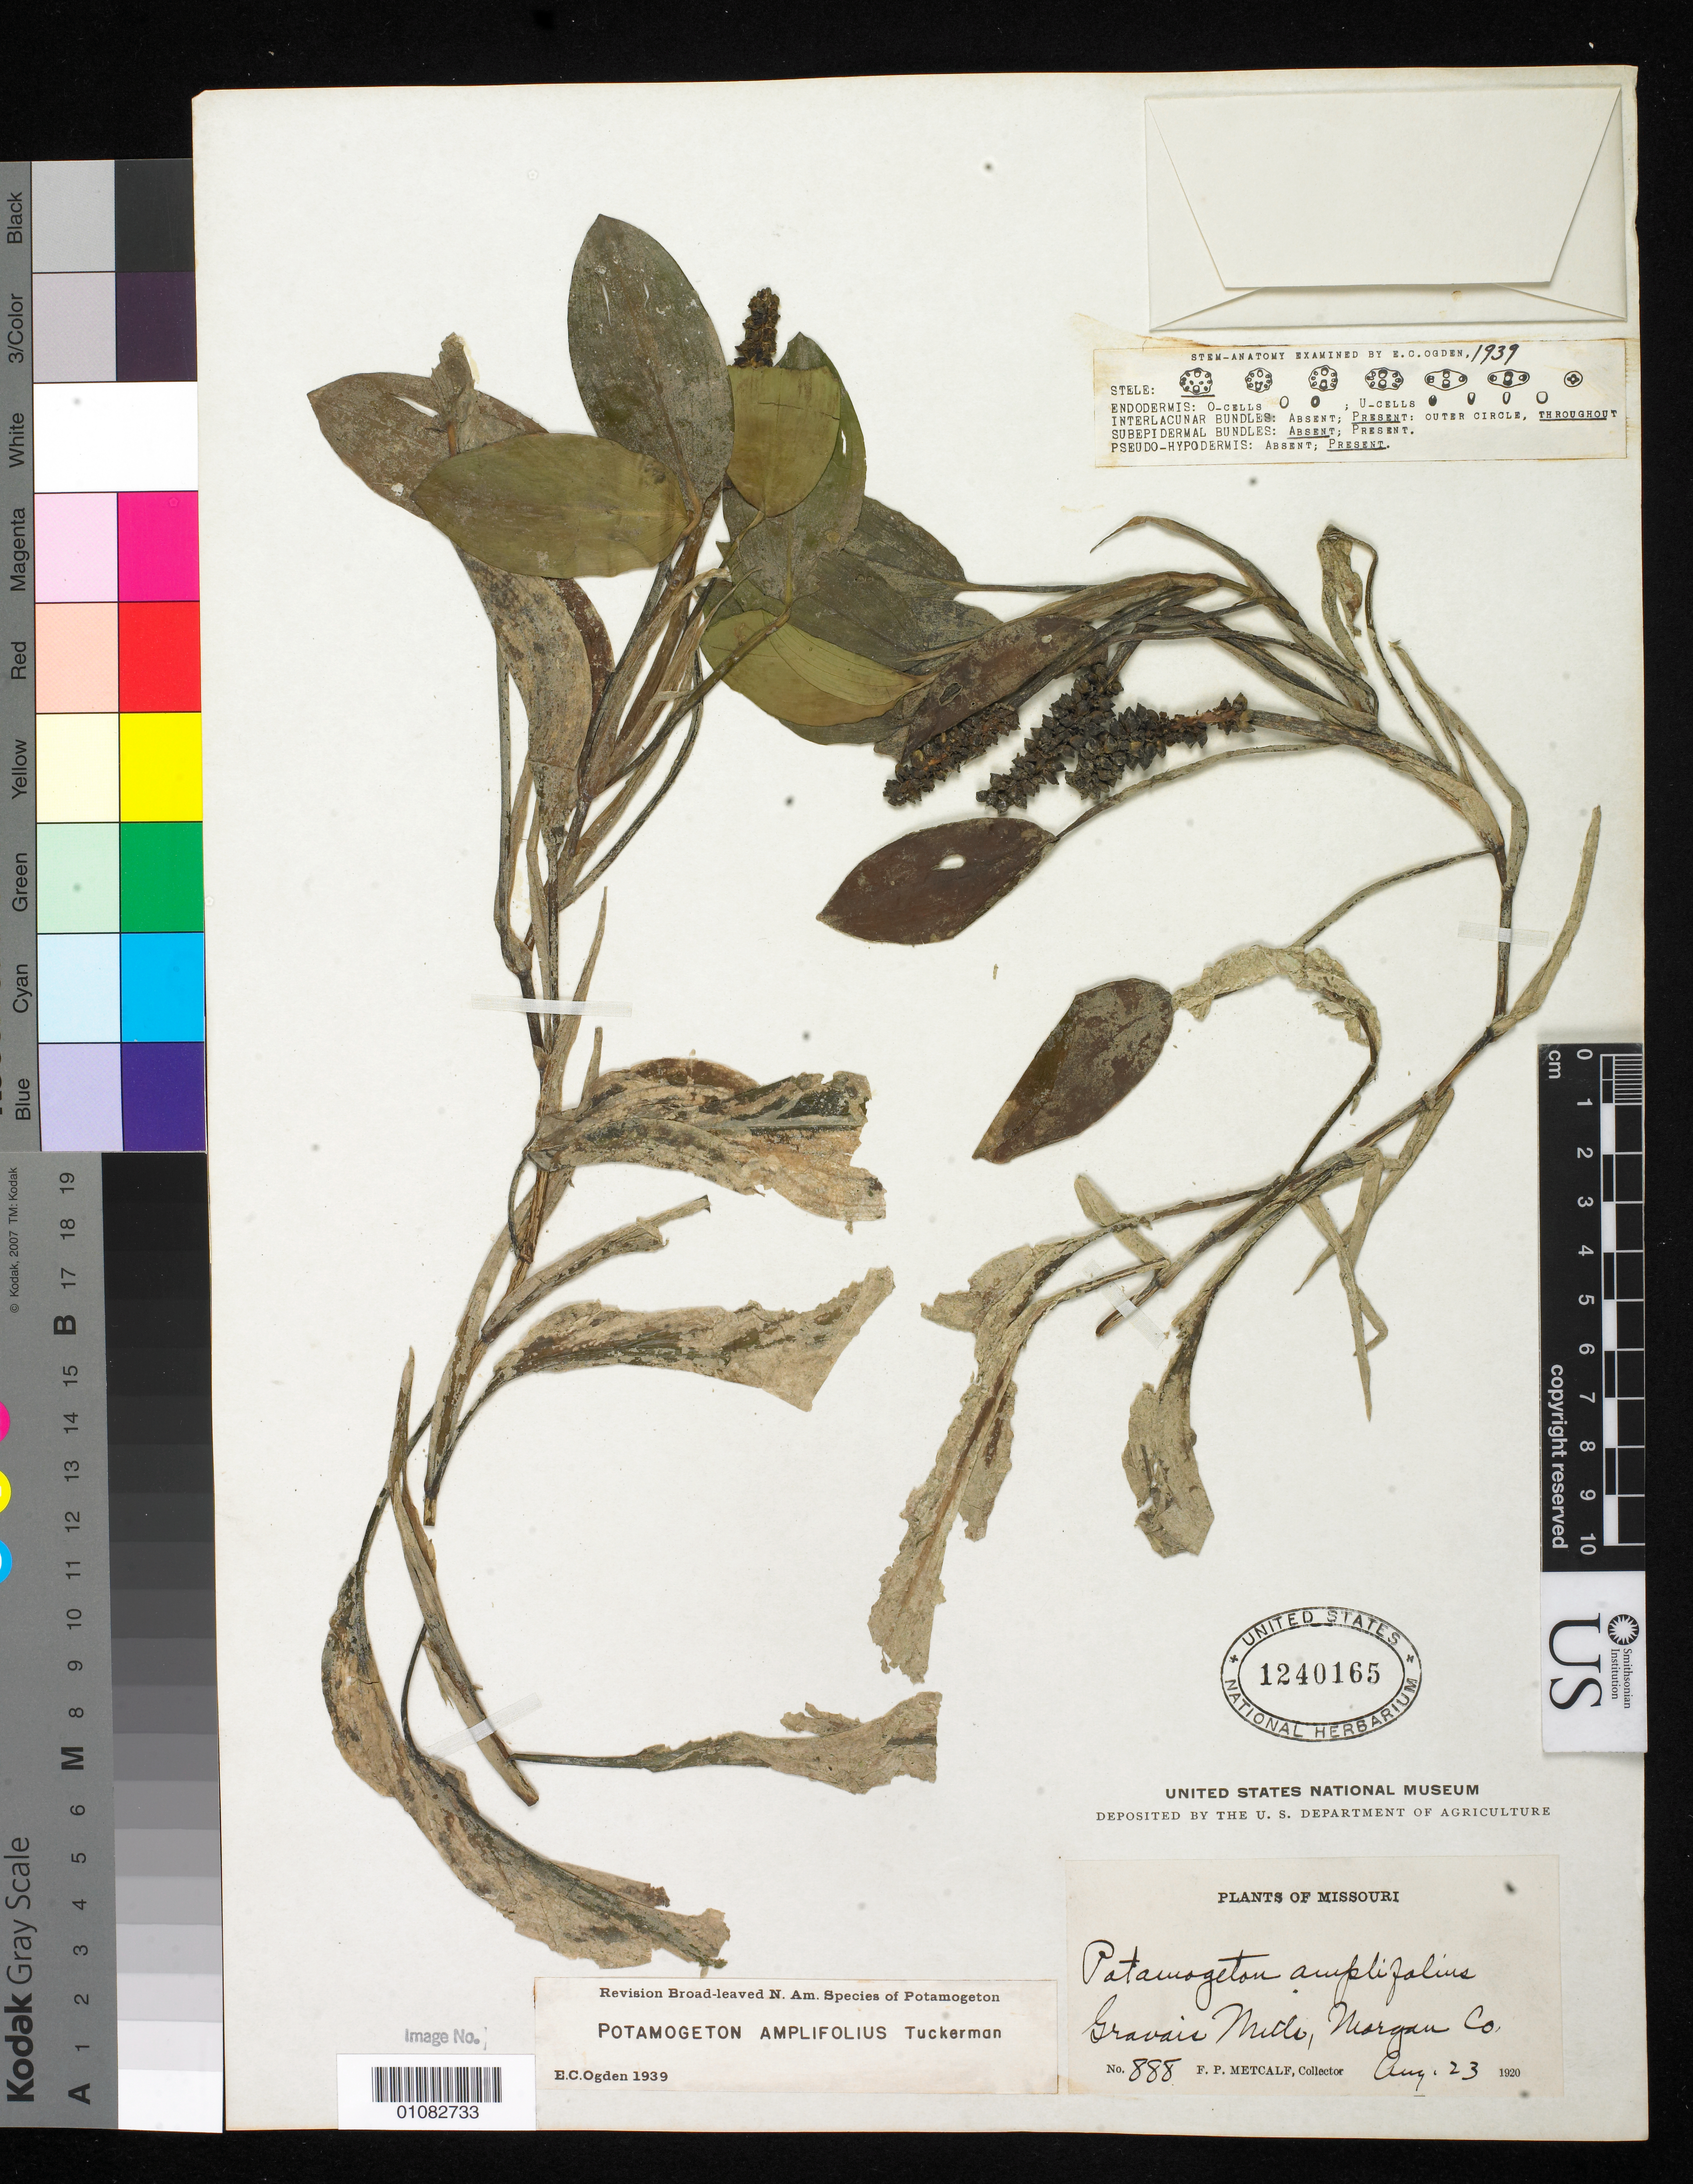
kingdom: Plantae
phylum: Tracheophyta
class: Liliopsida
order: Alismatales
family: Potamogetonaceae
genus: Potamogeton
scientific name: Potamogeton amplifolius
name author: Tuckerm.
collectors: F. P. Metcalf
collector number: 888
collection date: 1920-08-23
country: United States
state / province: Missouri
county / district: Morgan County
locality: Gravois Mills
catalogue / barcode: US 1240165